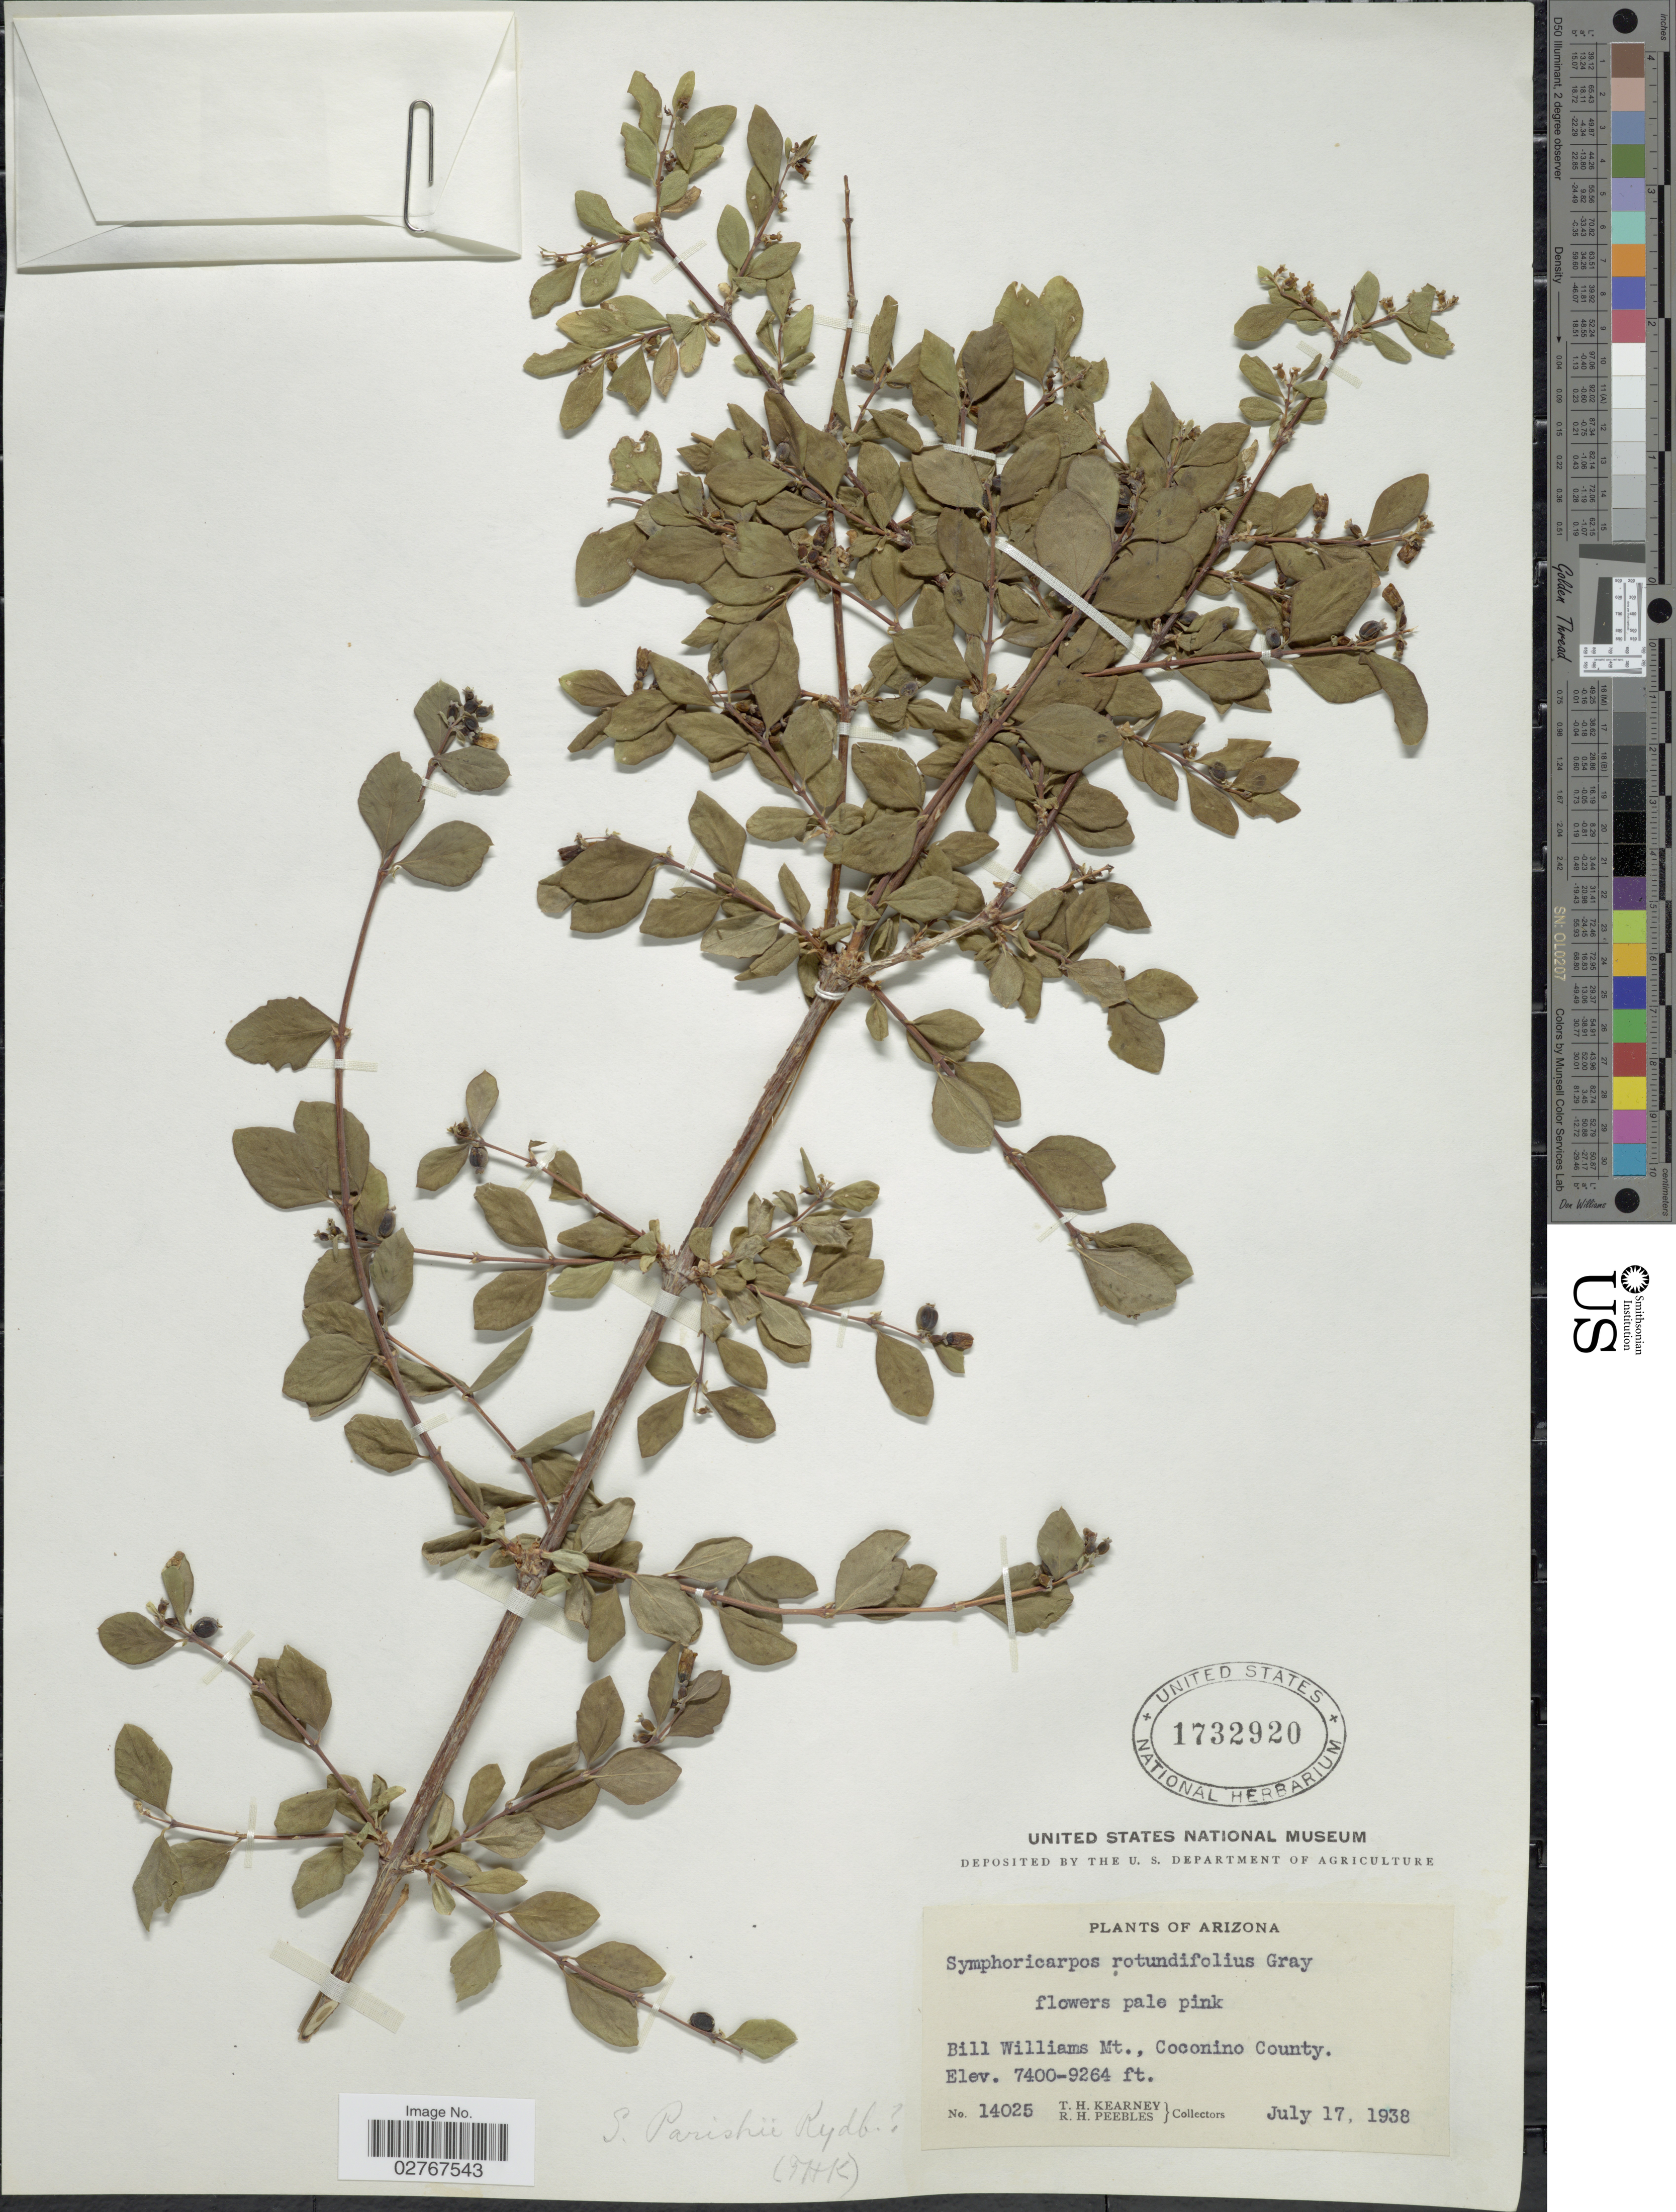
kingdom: Plantae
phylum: Tracheophyta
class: Magnoliopsida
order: Dipsacales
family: Caprifoliaceae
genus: Symphoricarpos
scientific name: Symphoricarpos parishii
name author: Rydb.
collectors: T. H. Kearney & R. H. Peebles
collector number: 14025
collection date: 1938-07-17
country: United States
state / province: Arizona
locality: Bill Williams Mt., Coconino County.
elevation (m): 2256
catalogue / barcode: US 1732920